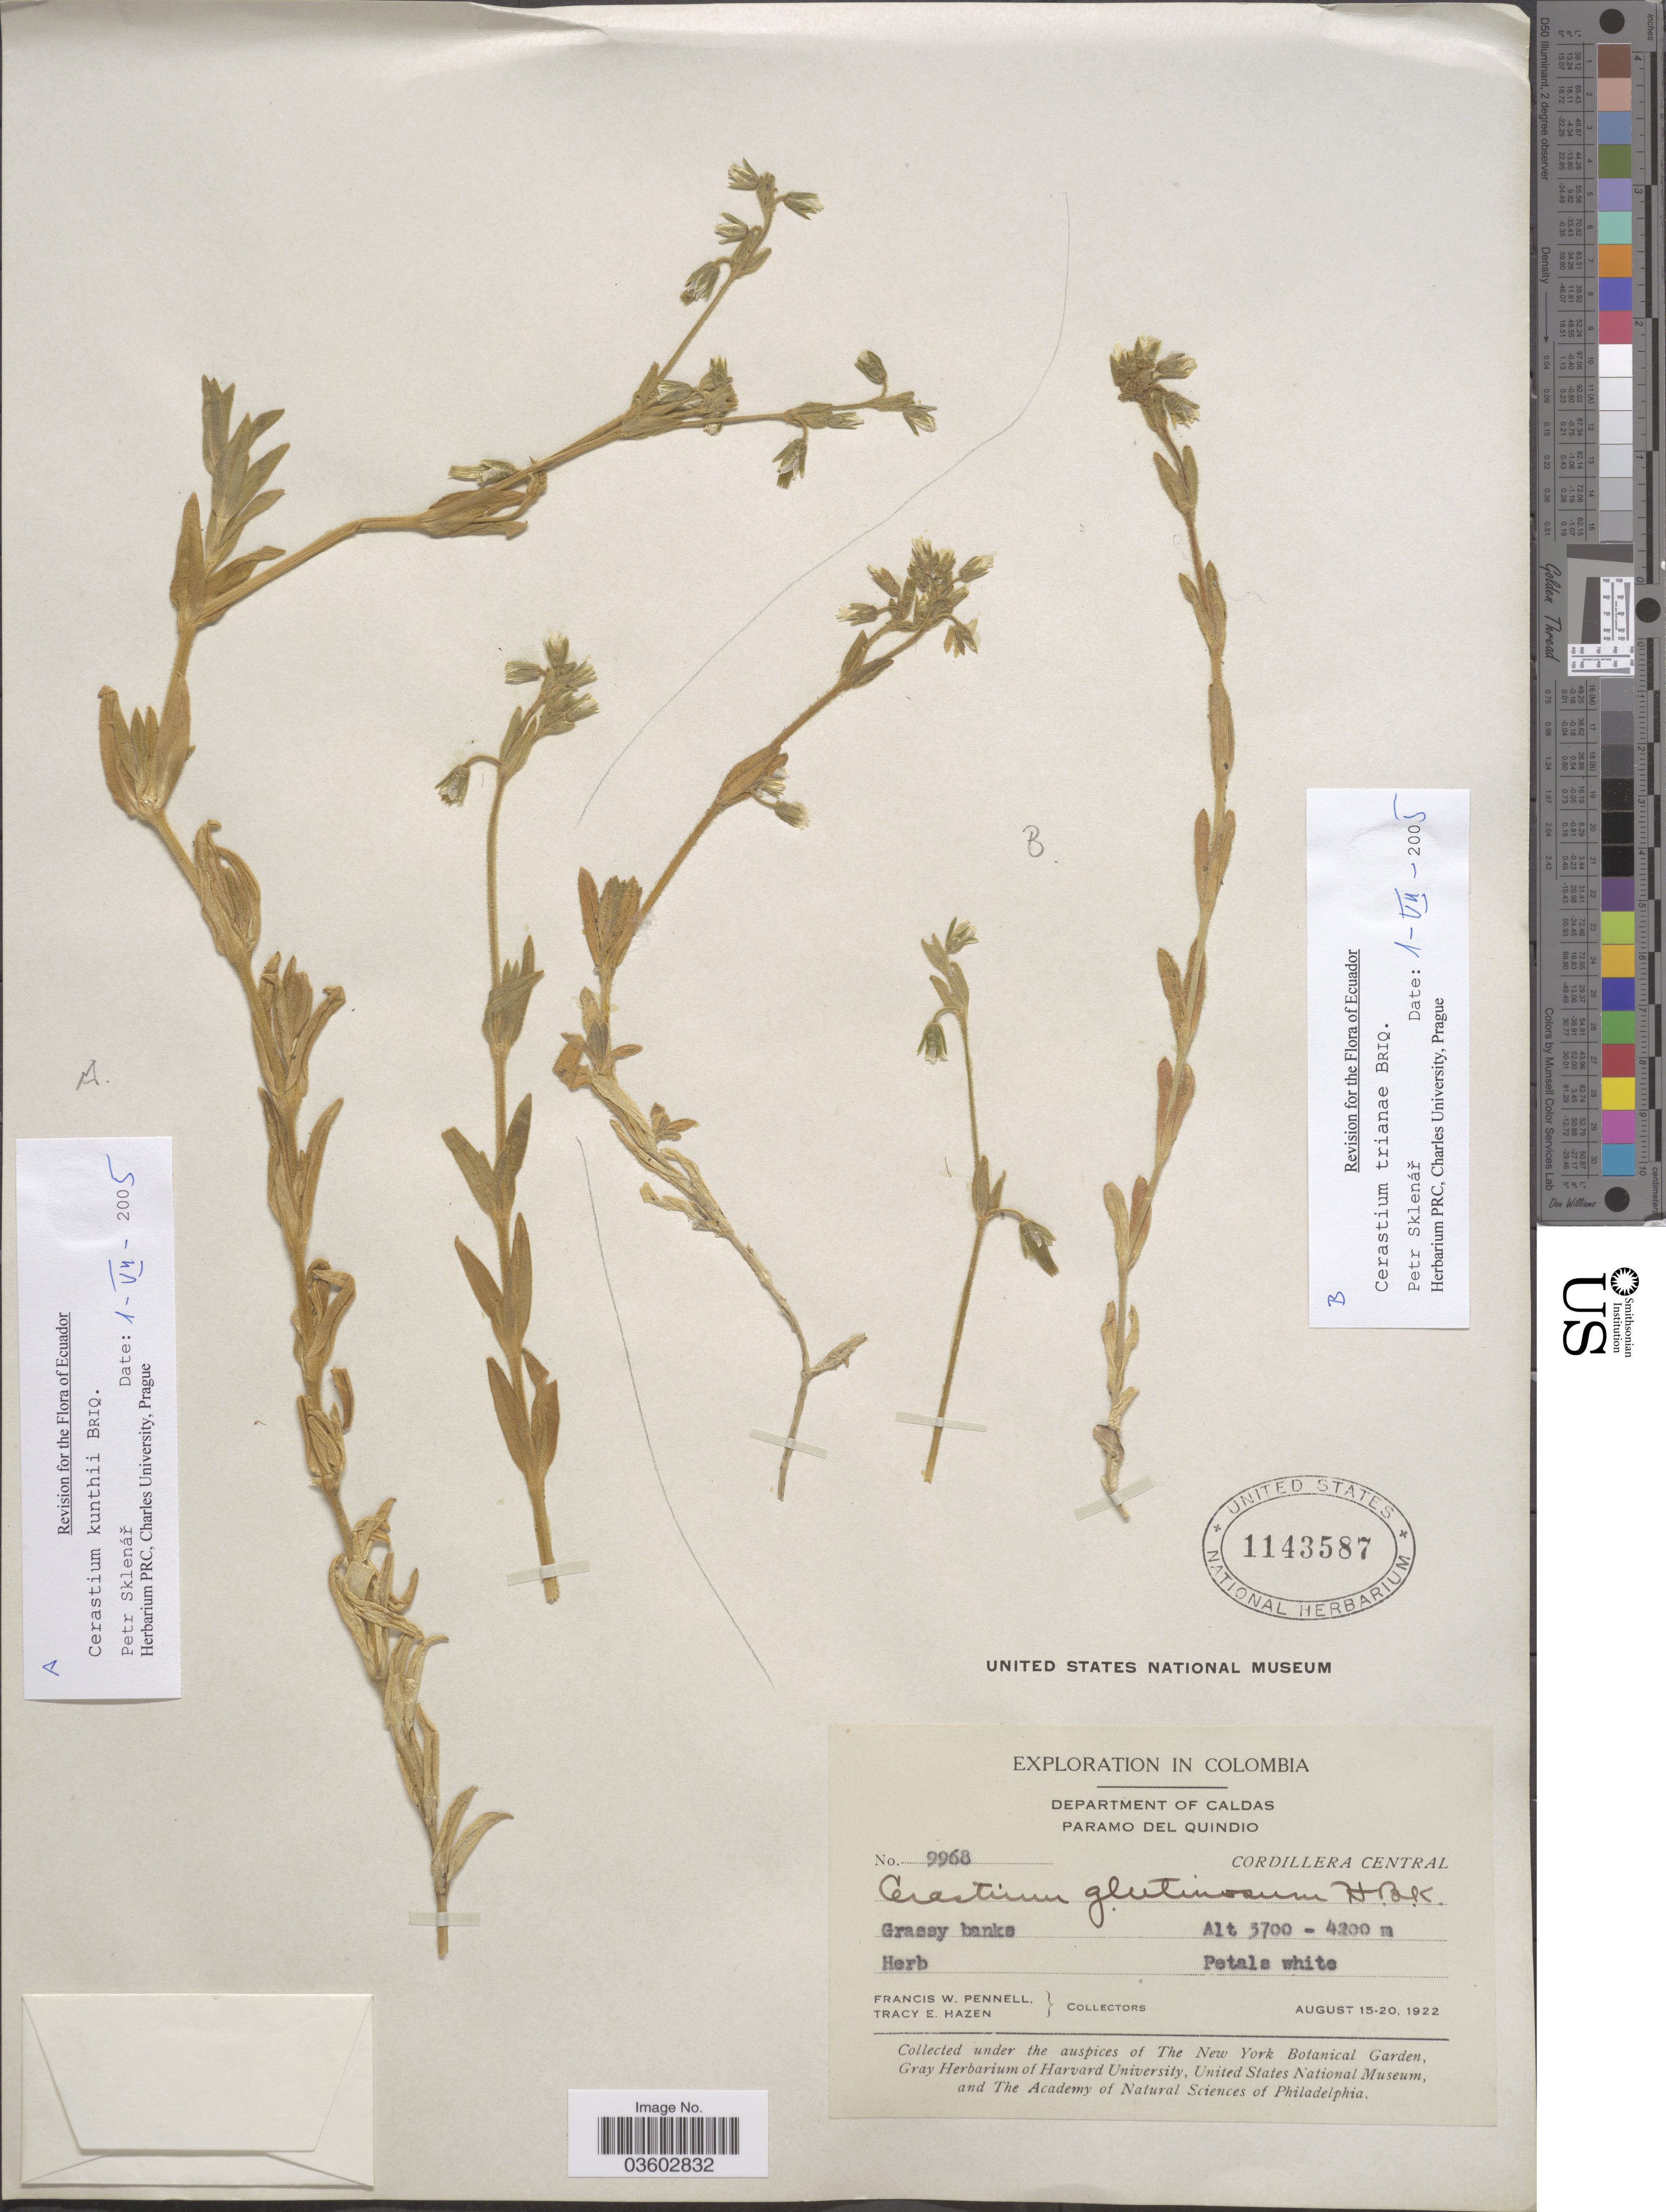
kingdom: Plantae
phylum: Tracheophyta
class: Magnoliopsida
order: Caryophyllales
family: Caryophyllaceae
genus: Cerastium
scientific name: Cerastium trianae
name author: Briq.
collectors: F. W. Pennell & T. E. Hazen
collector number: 9968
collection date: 1922-08-15/1922-08-20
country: Colombia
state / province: Caldas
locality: Department of Caldas. Paramo del Quindio. Cordillera Central.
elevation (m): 3700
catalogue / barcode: US 1143587